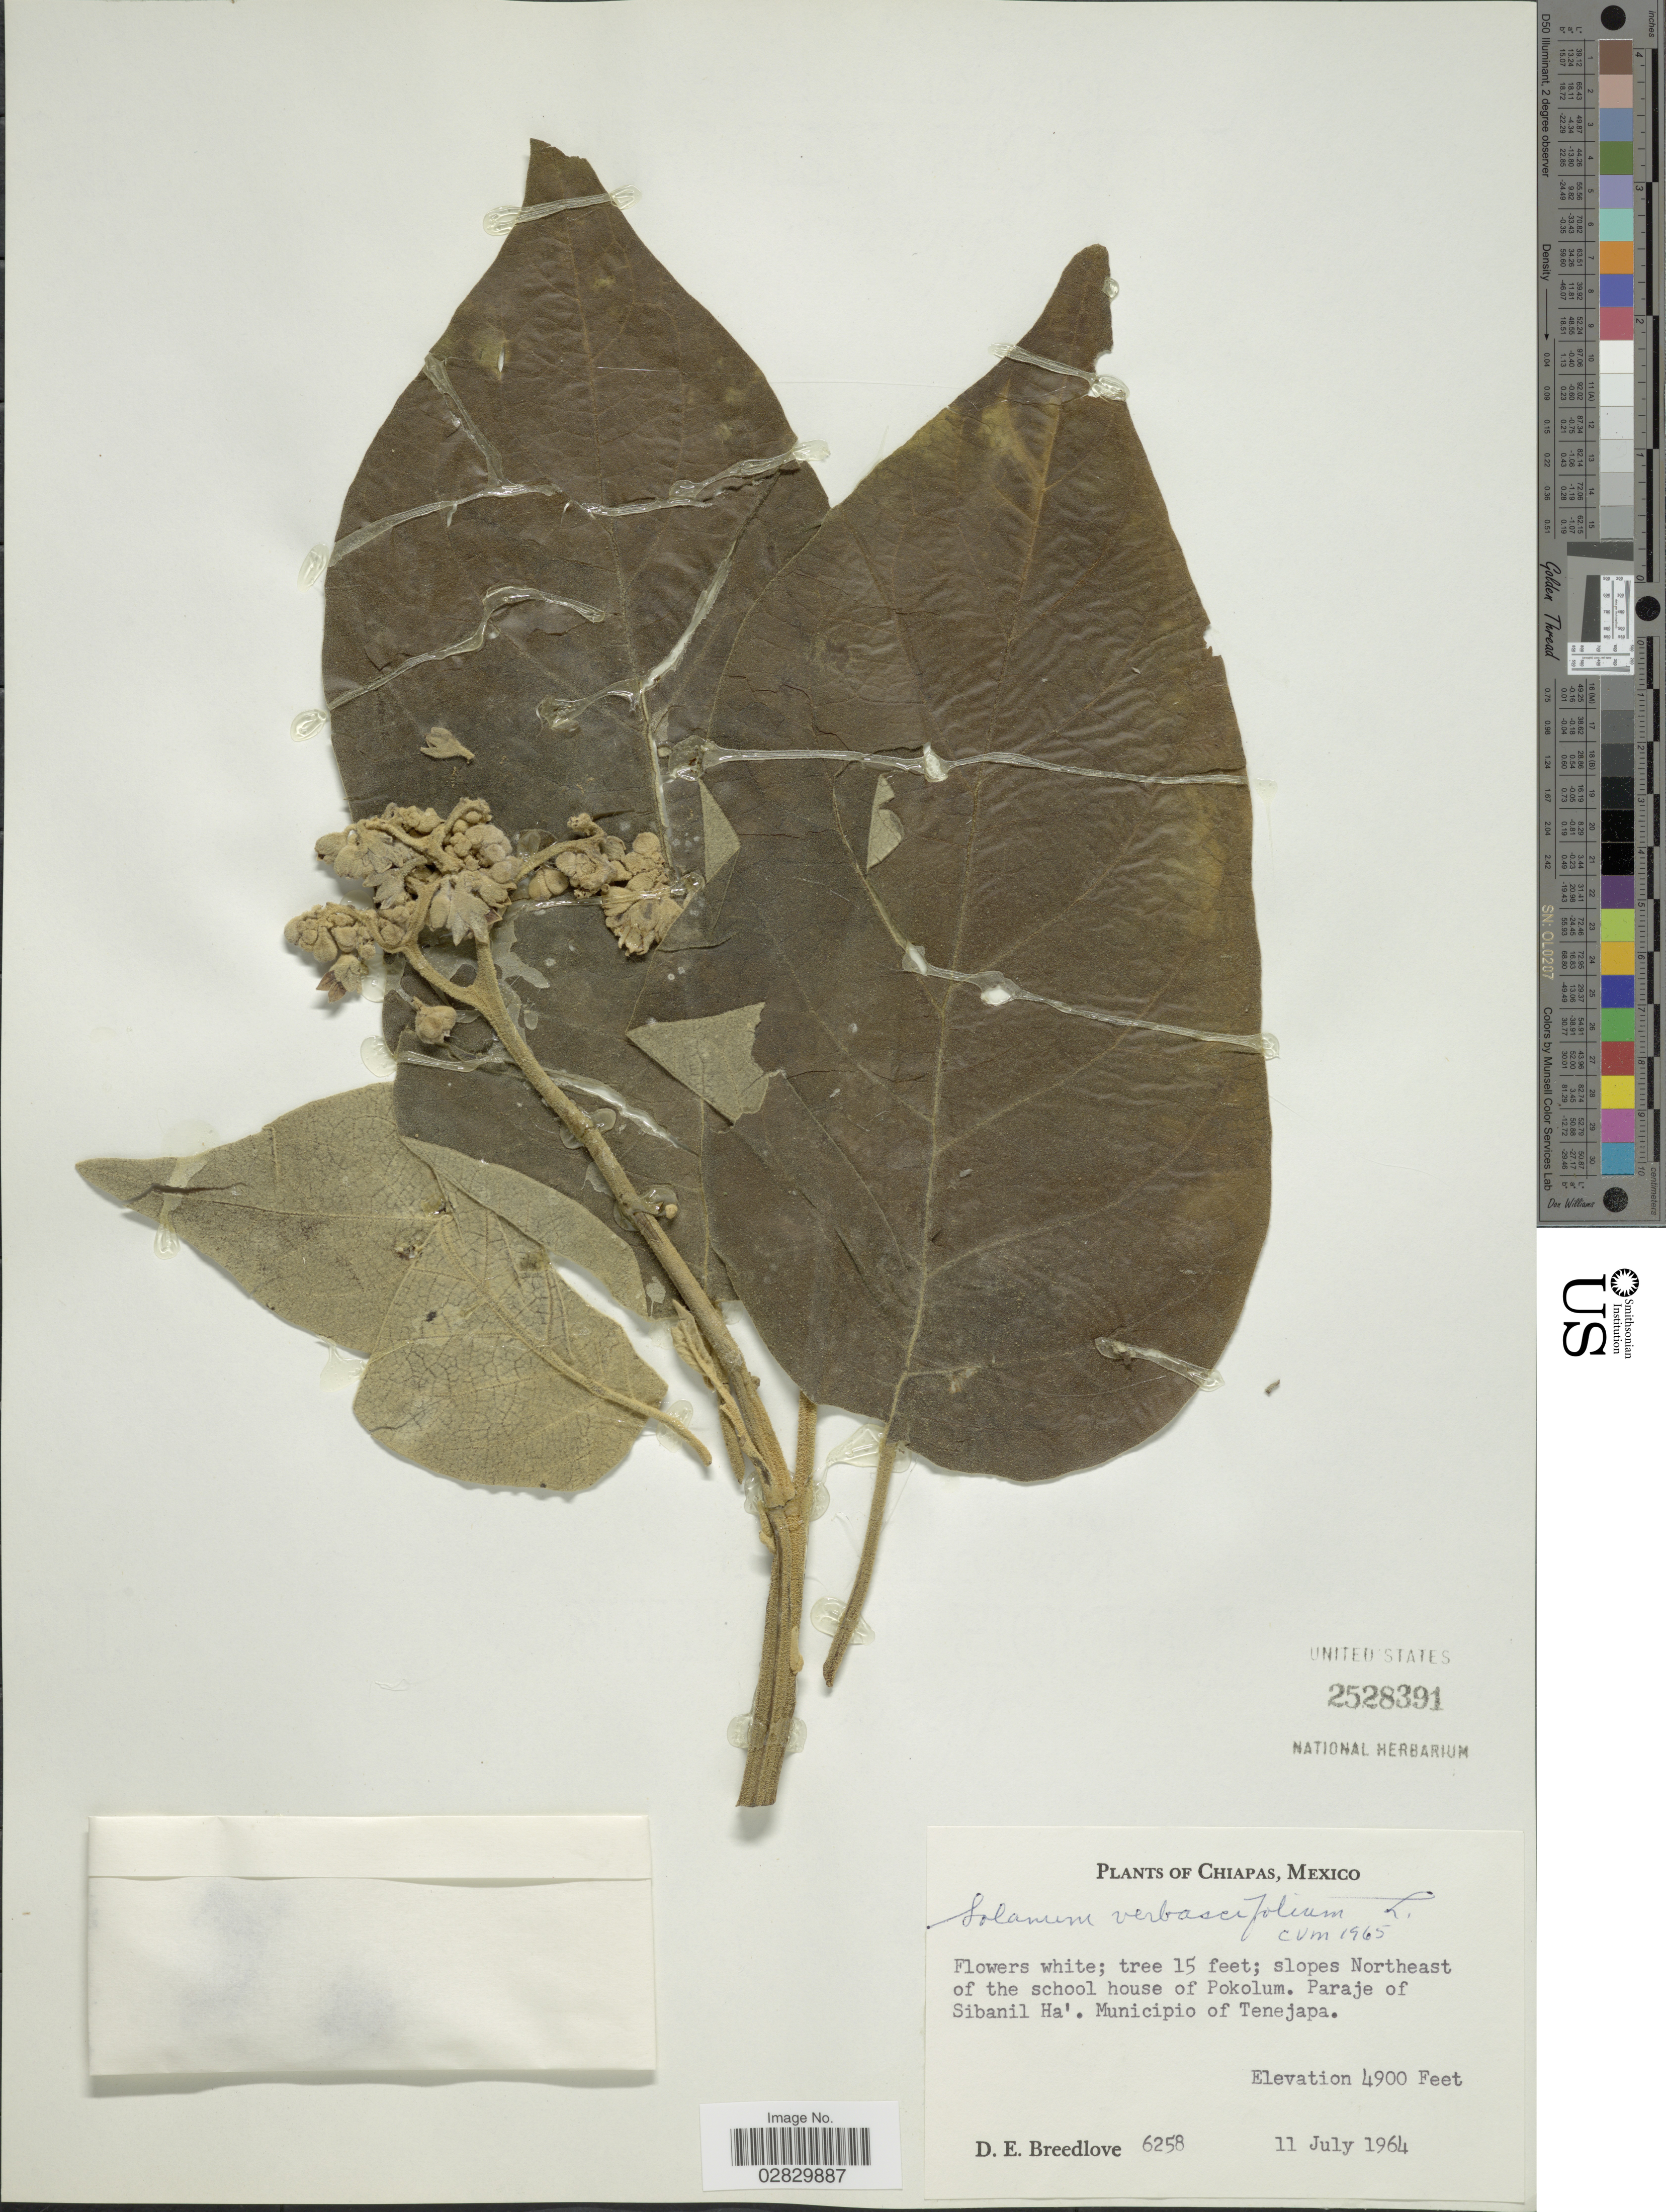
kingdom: Plantae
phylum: Tracheophyta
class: Magnoliopsida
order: Solanales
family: Solanaceae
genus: Solanum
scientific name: Solanum erianthum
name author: D. Don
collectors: D. E. Breedlove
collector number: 6258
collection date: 1964-07-11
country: Mexico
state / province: Chiapas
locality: Slopes Northeast of the school house of Pokolum. Paraje of Sibanil Ha'. Municipio of Tenejapa.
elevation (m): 1494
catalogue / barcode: US 2528391